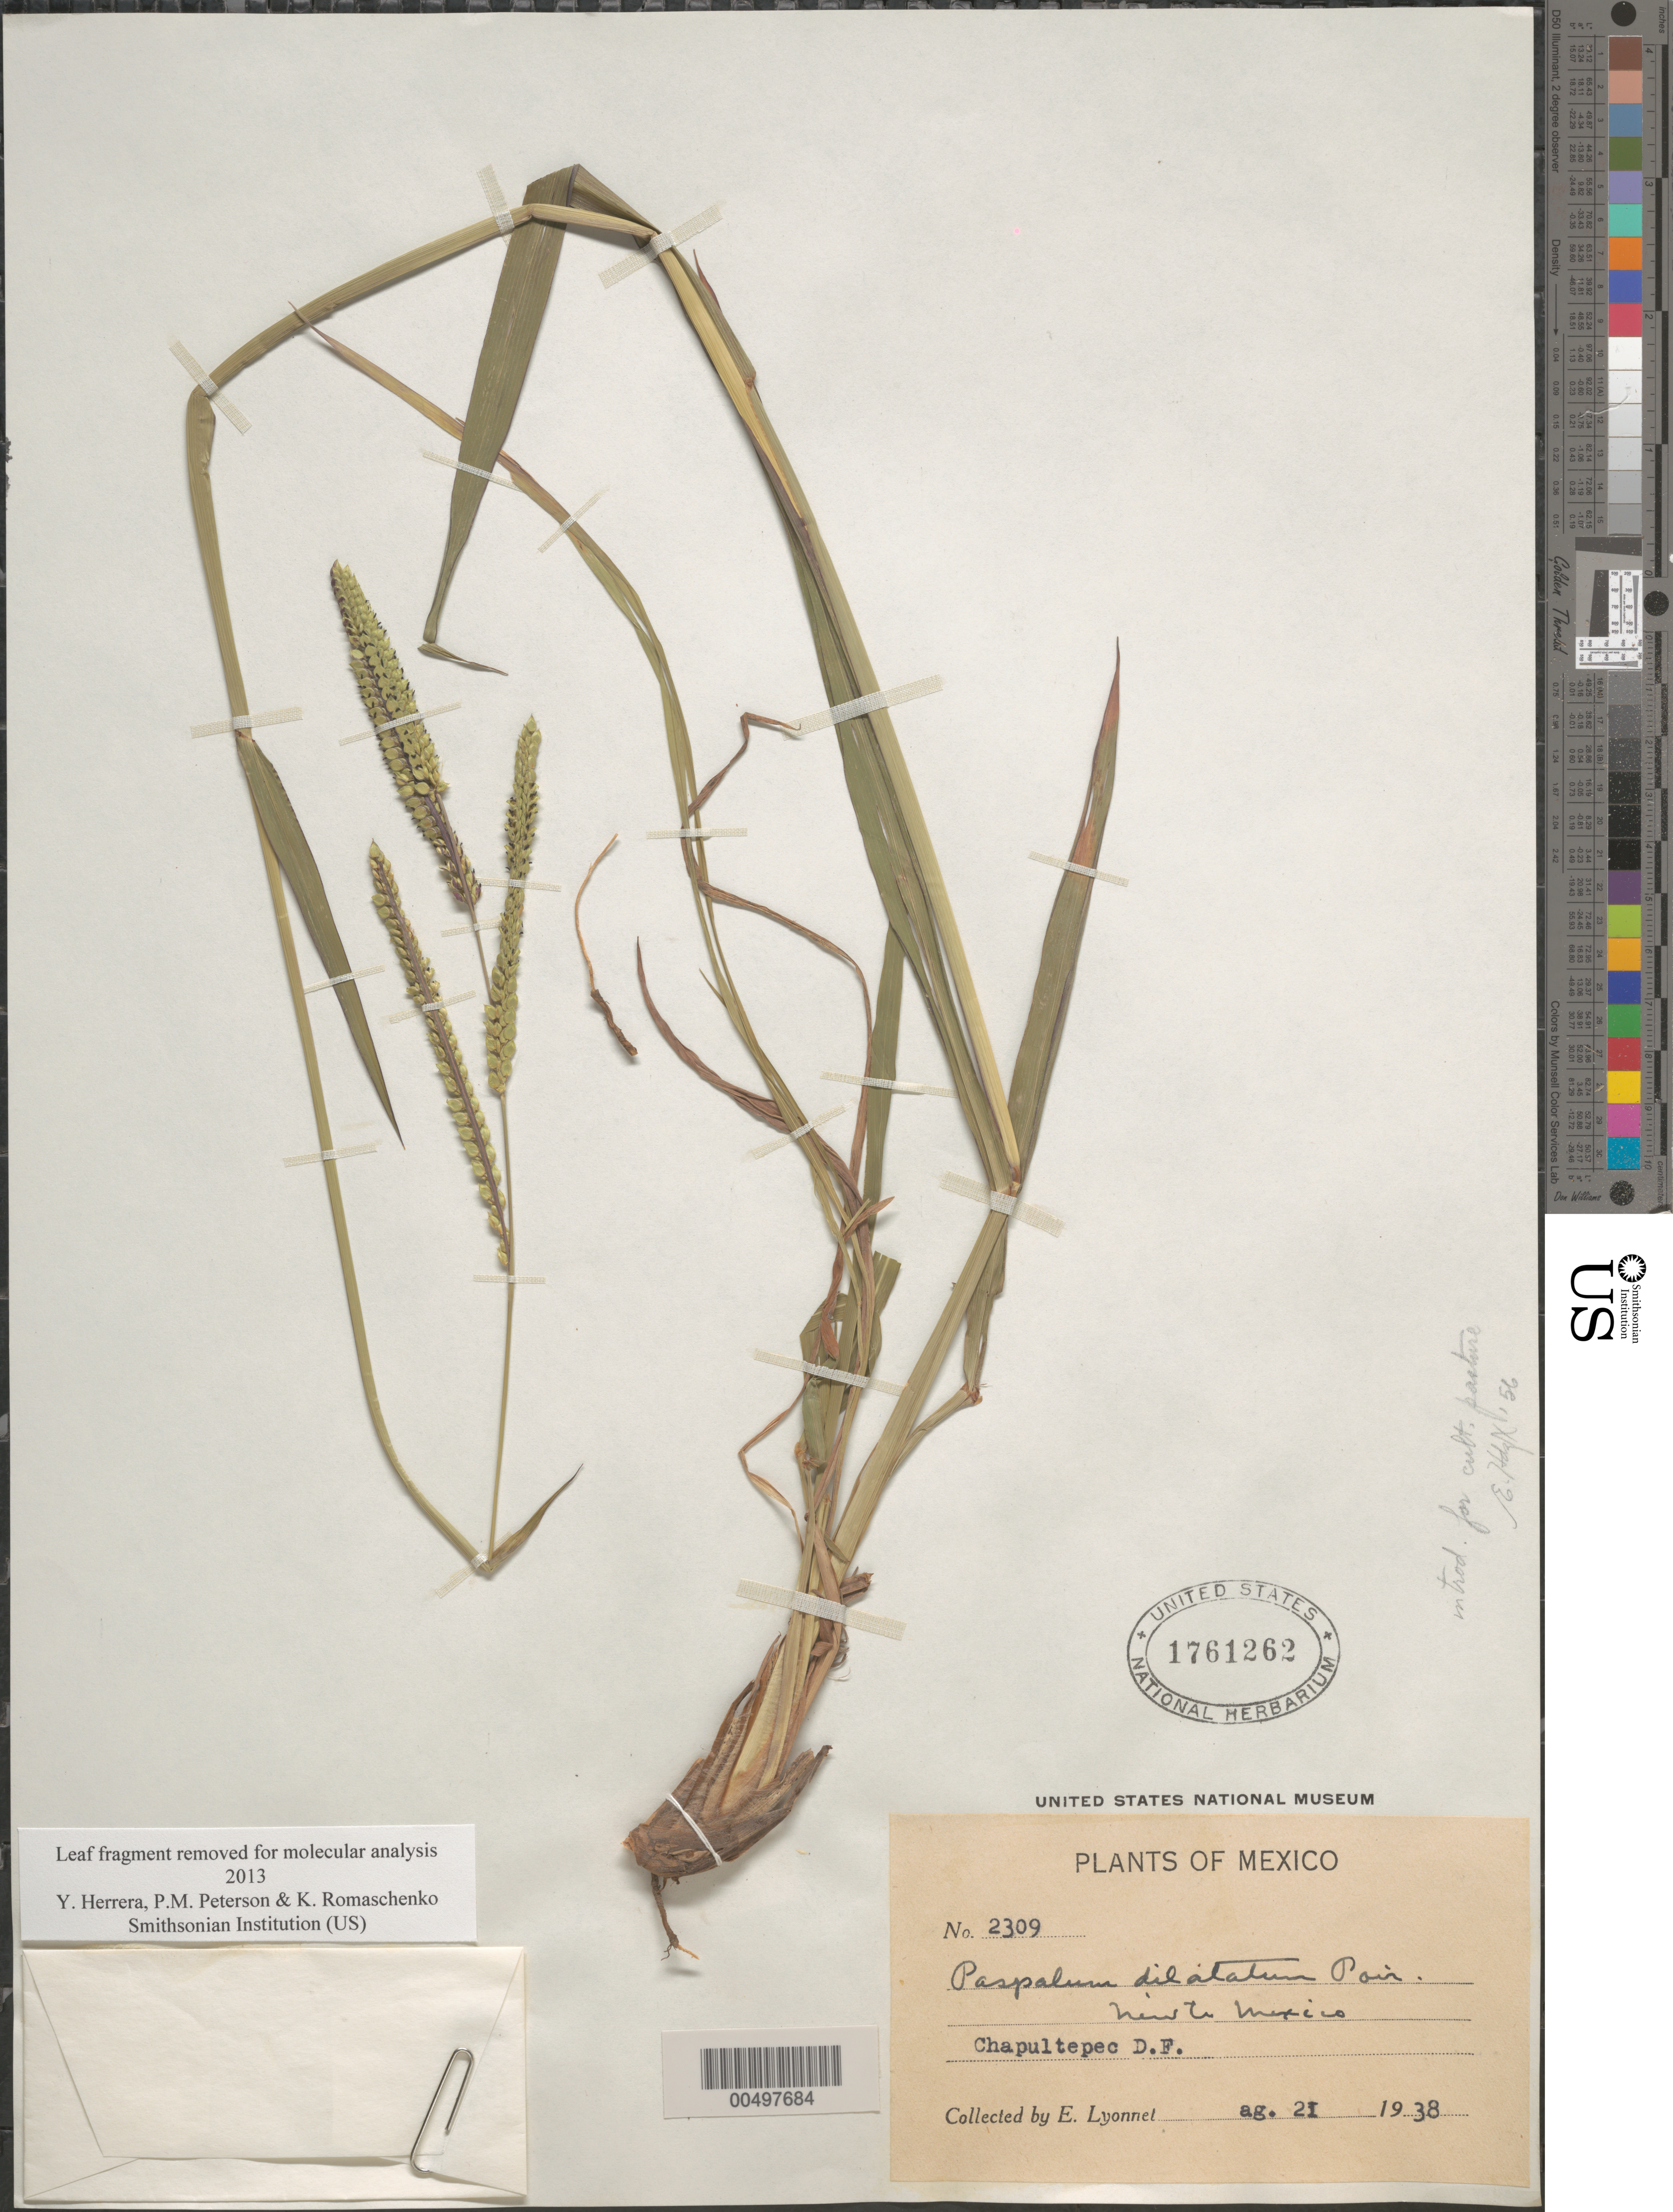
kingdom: Plantae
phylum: Tracheophyta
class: Liliopsida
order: Poales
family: Poaceae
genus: Paspalum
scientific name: Paspalum dilatatum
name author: Poir. in Lam.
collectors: Bro. E. Lyonnet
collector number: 2309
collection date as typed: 21 Aug 1938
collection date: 1938-08-21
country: Mexico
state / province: Distrito Federal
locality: Chapultepec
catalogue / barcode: US 1761262